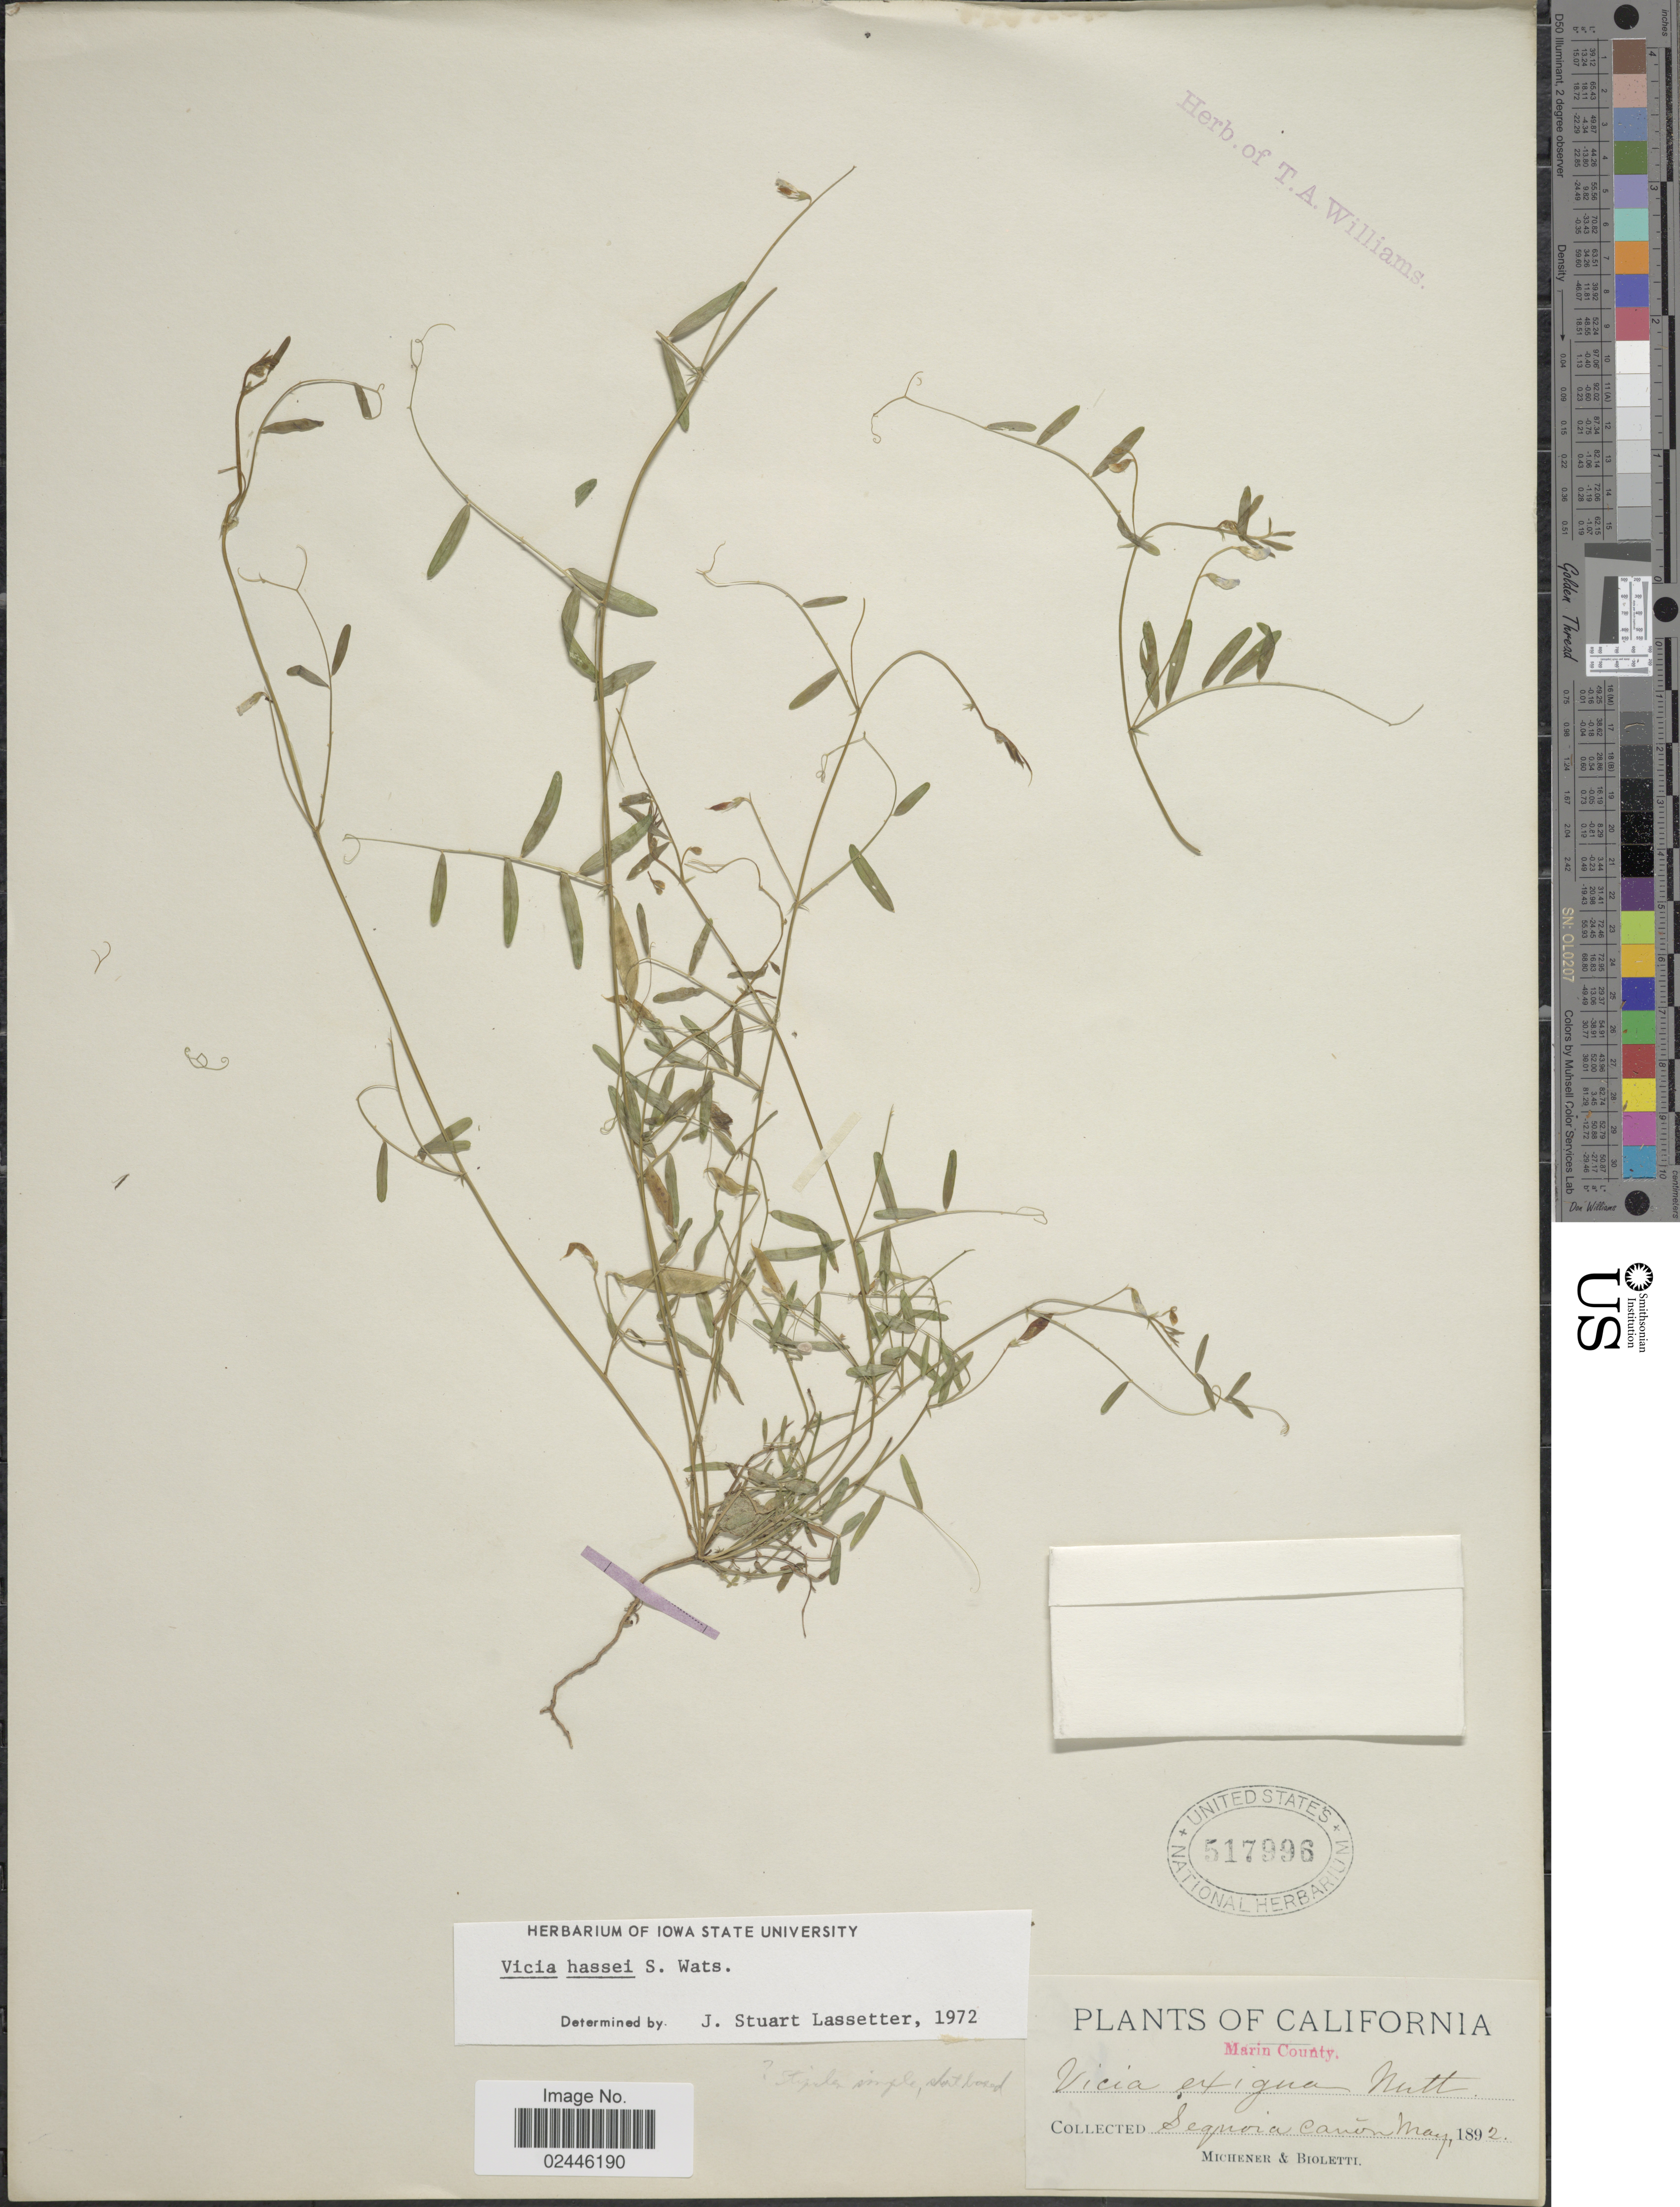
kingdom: Plantae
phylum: Tracheophyta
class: Magnoliopsida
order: Fabales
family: Fabaceae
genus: Vicia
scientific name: Vicia hassei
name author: S. Watson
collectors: -. Michener & -- Bioletti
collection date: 1892-05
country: United States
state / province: California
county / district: Marin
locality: Marin County, Sequoia Canon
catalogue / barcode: US 517996